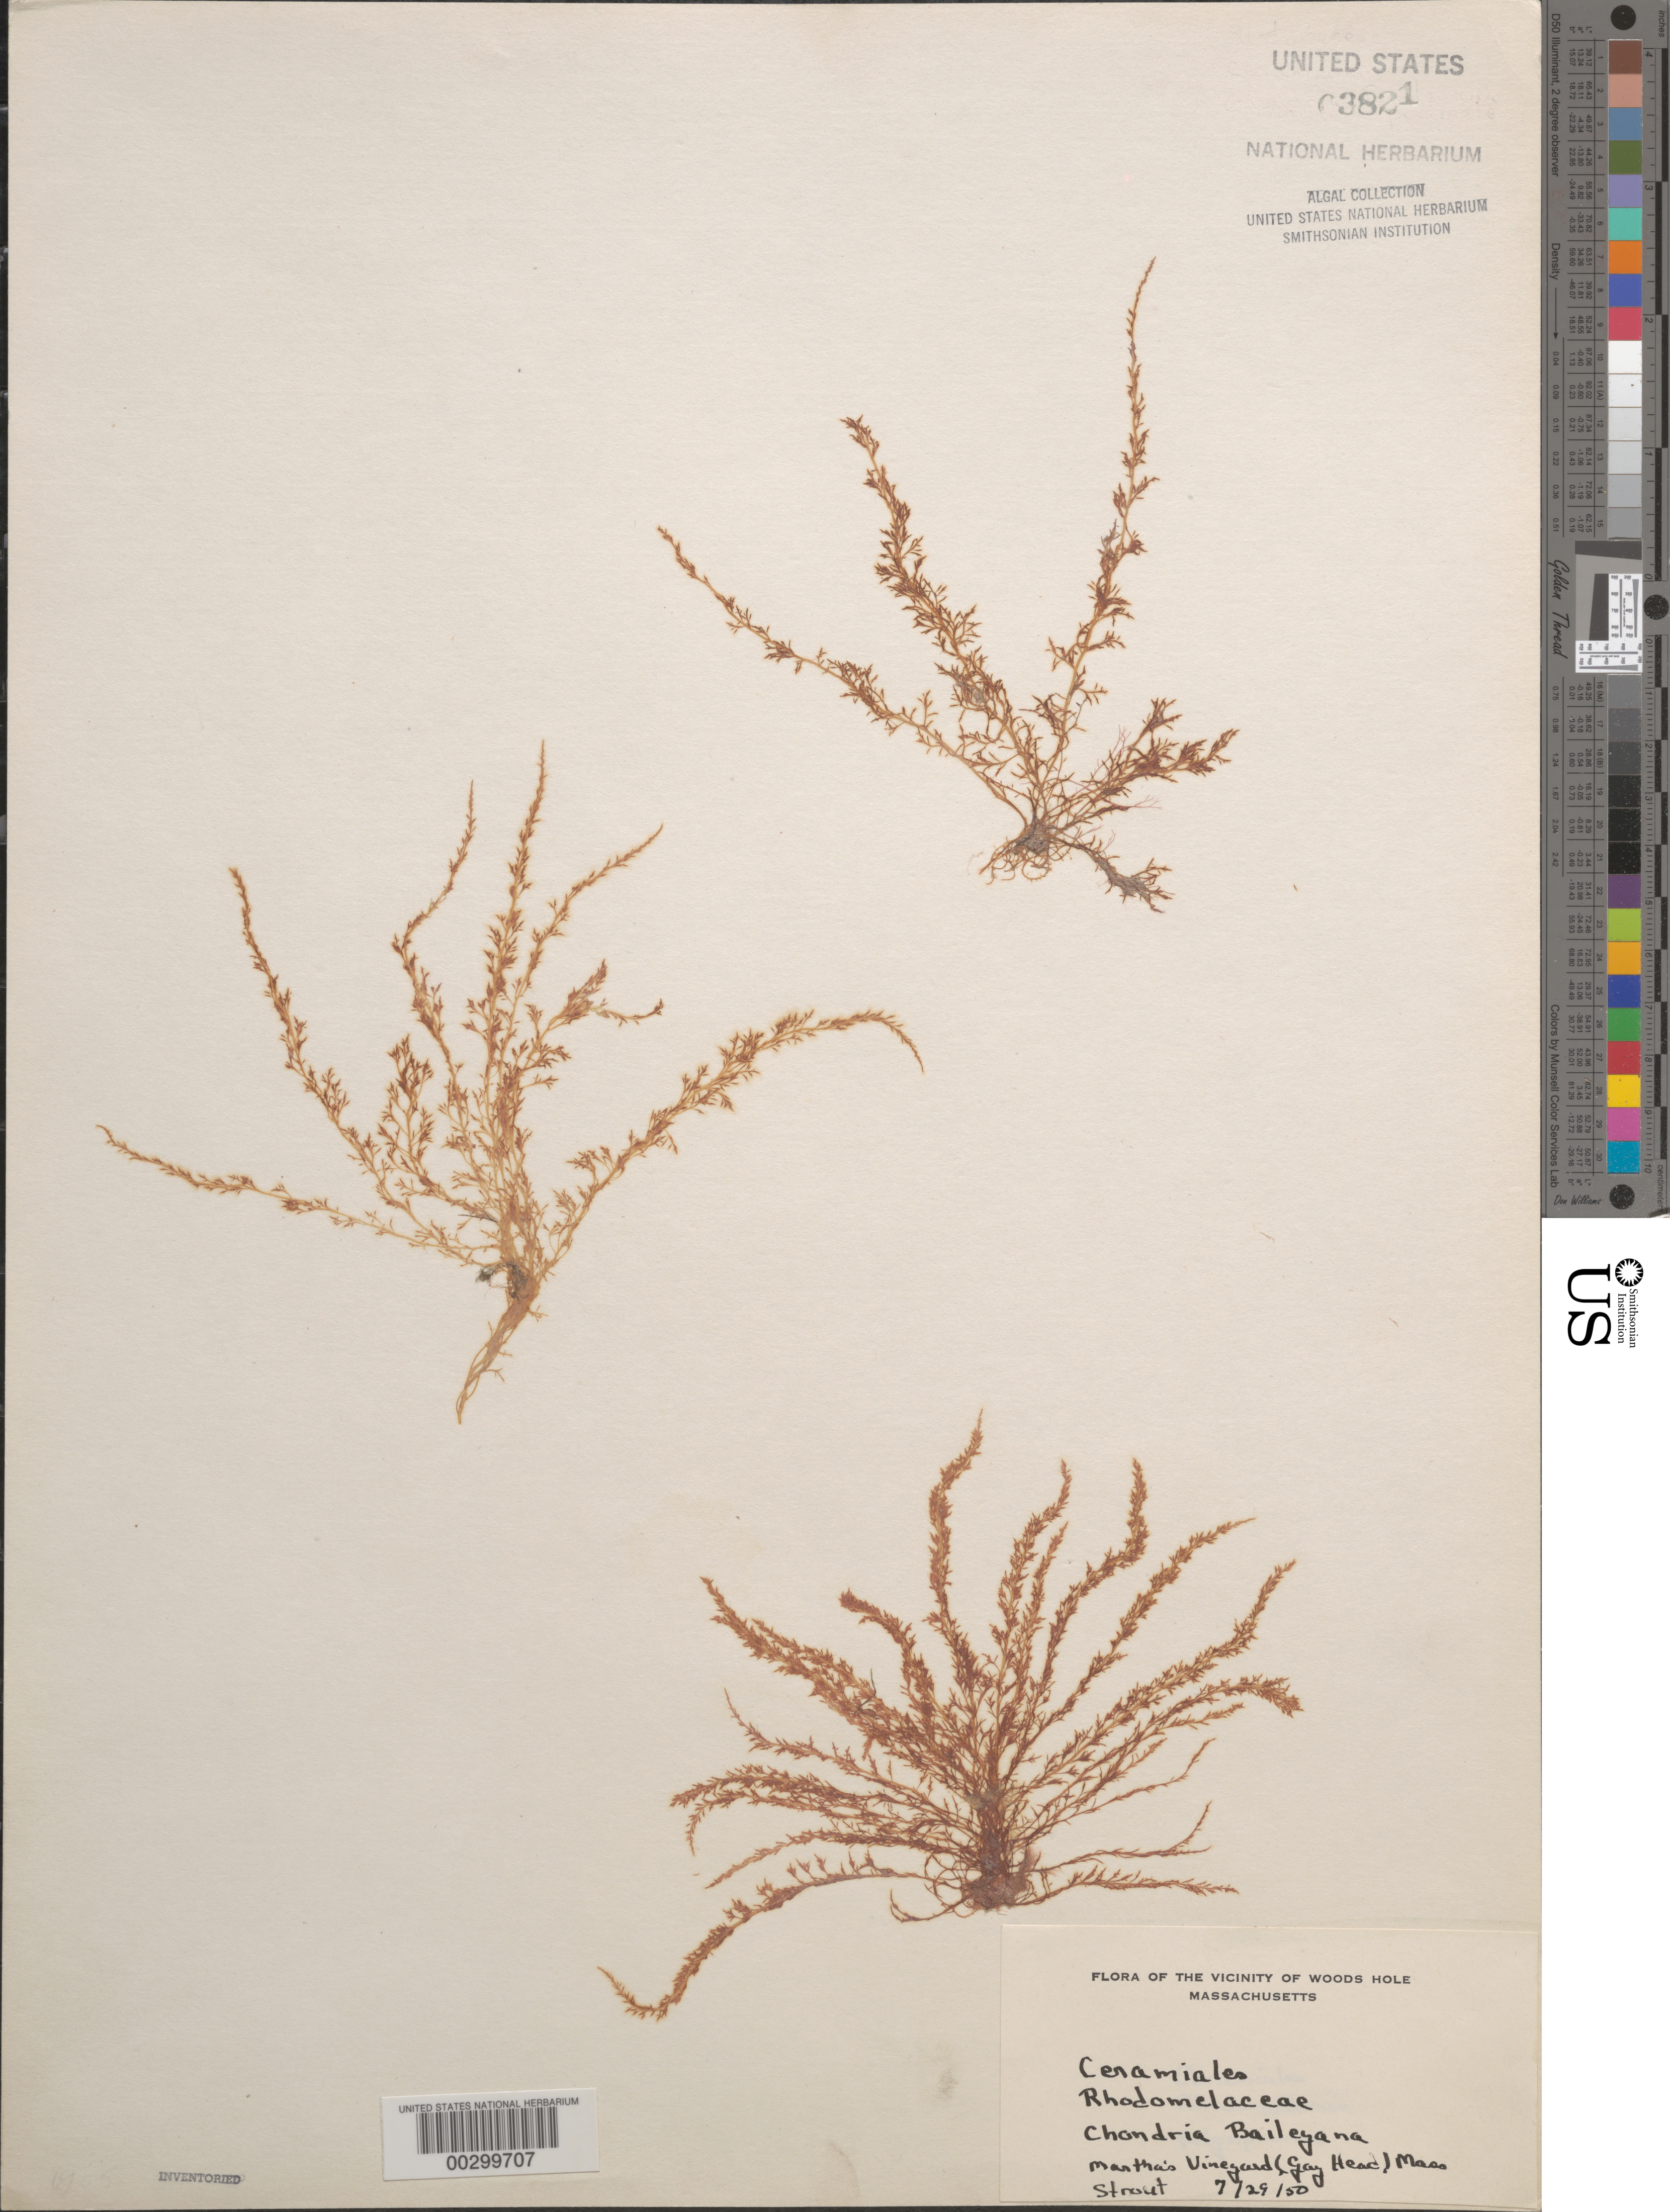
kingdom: Plantae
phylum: Rhodophyta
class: Florideophyceae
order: Ceramiales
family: Rhodomelaceae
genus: Chondria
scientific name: Chondria baileyana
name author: (Mont.) Harv.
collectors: P. Strout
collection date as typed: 29 Jul 1950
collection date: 1950-07-29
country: United States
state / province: Massachusetts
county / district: Dukes County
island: Martha's Vineyard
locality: Gay Head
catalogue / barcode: US 3821